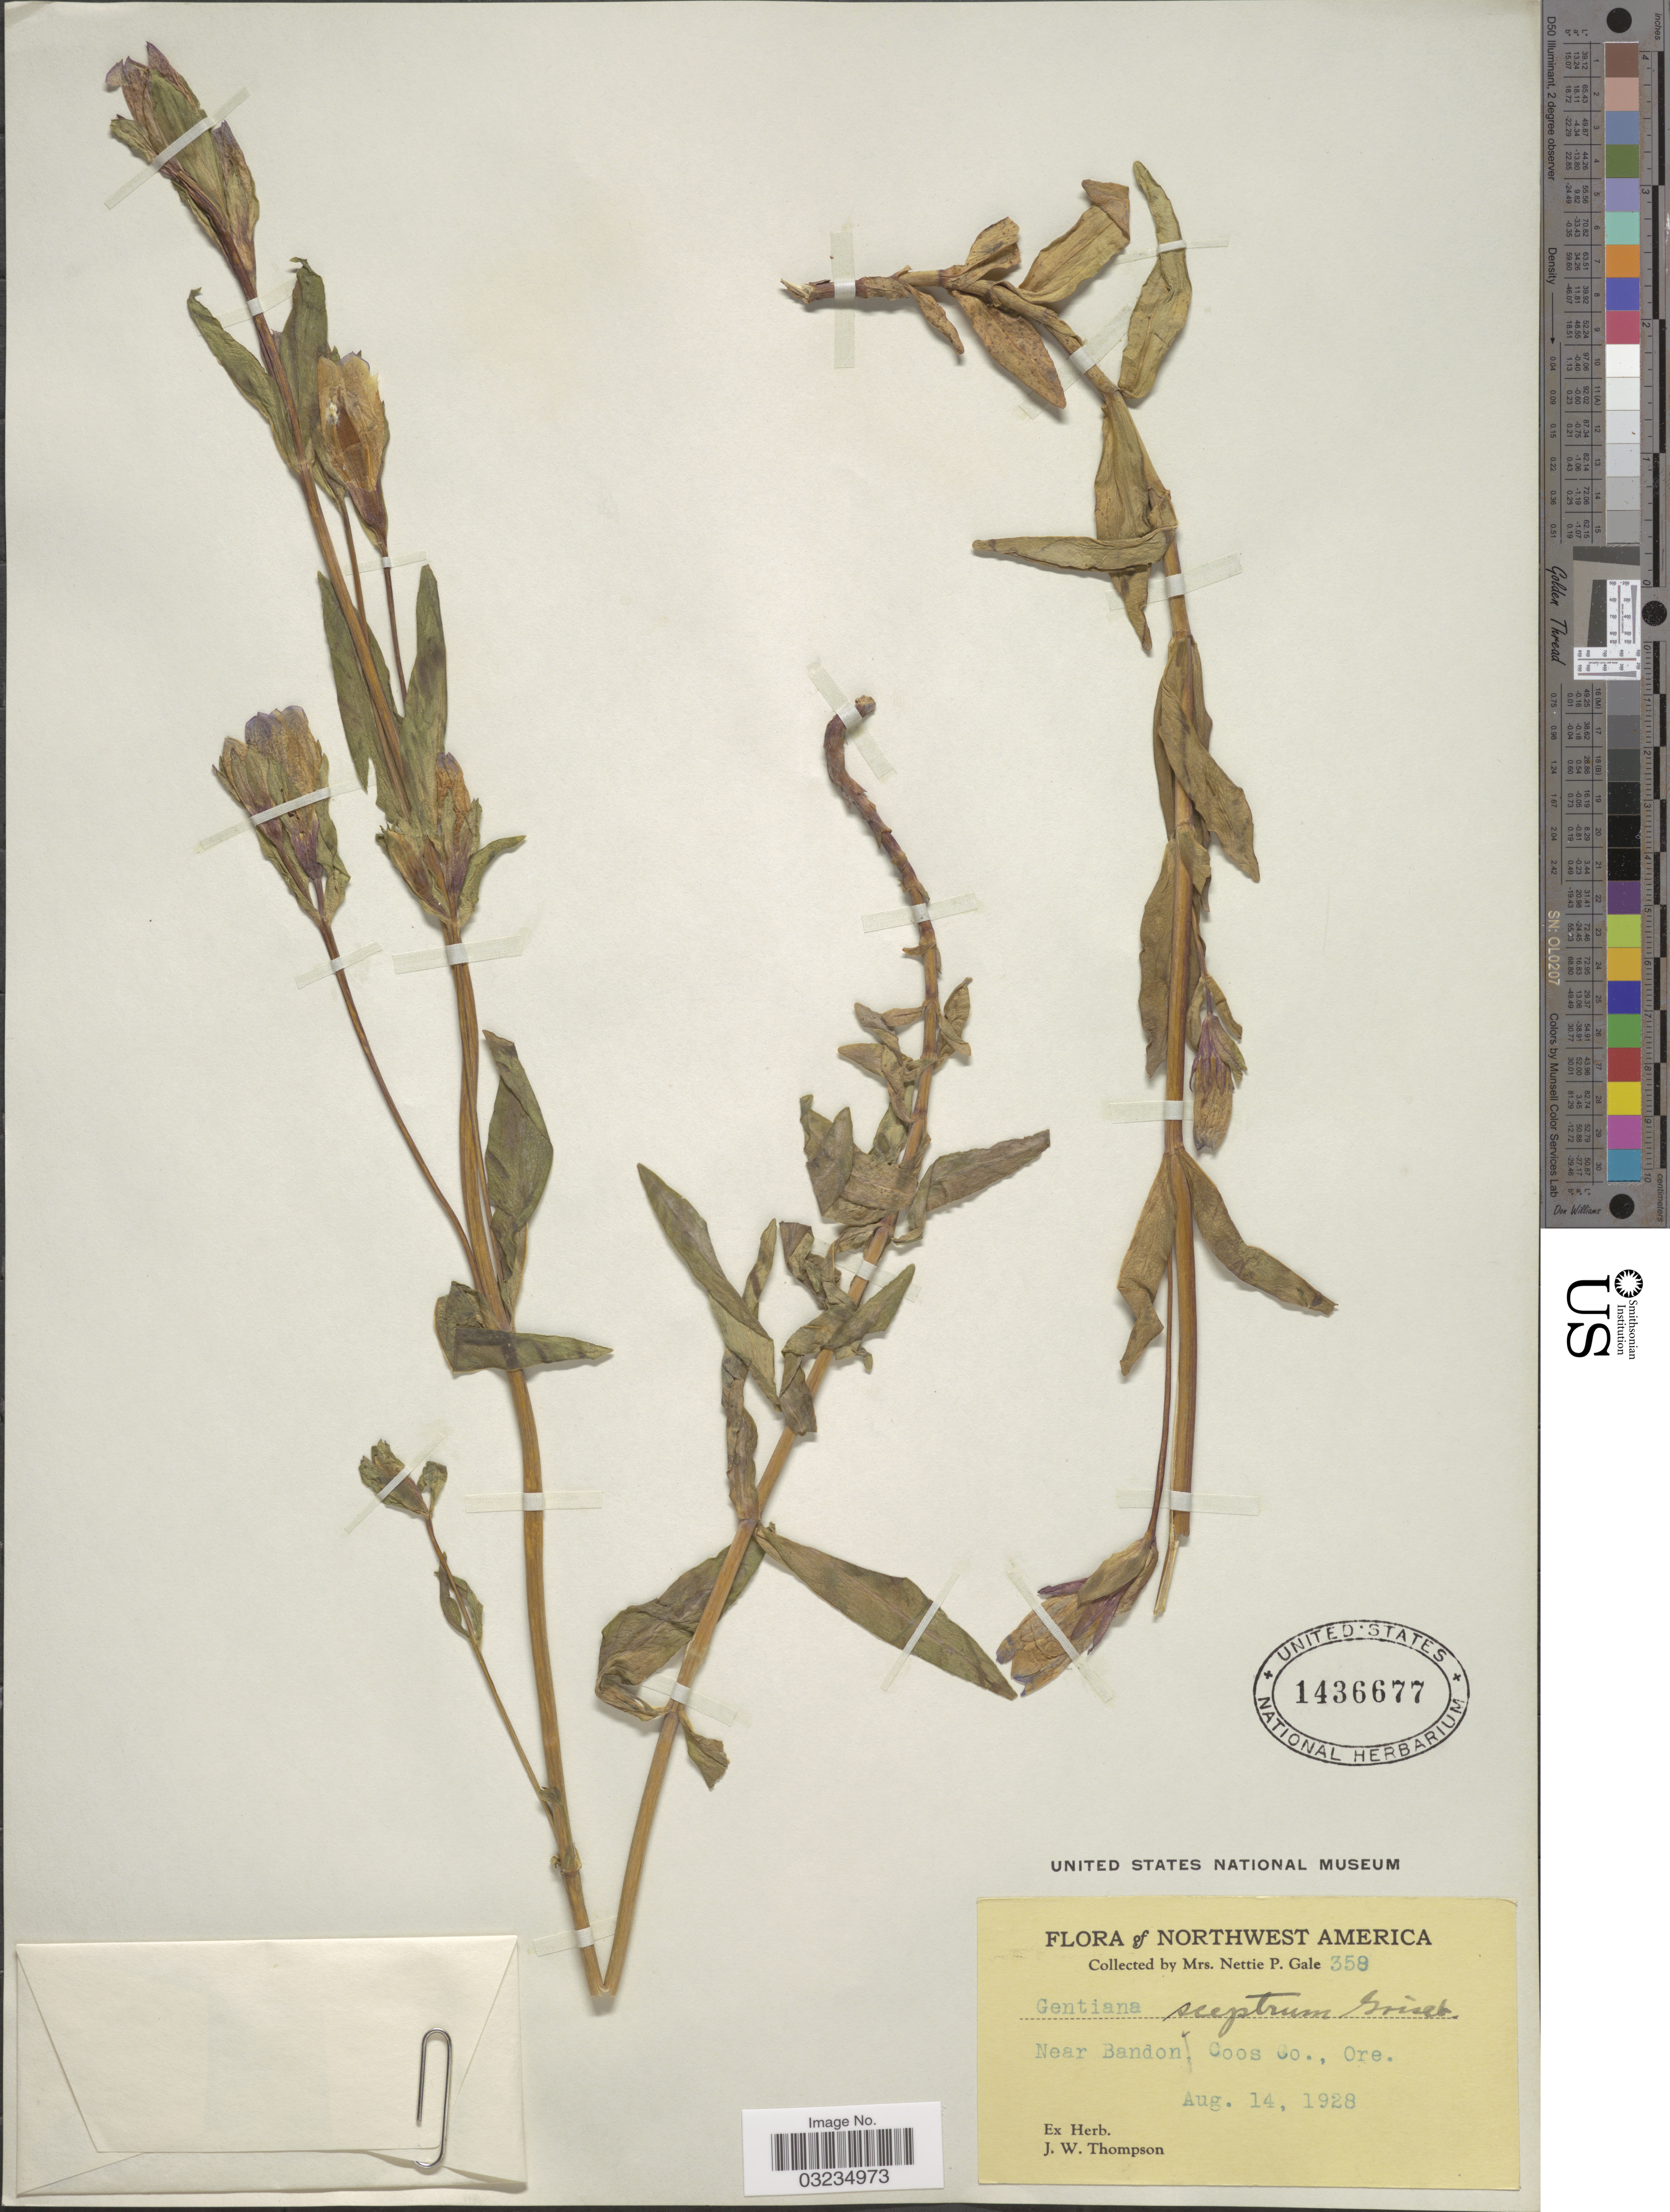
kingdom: Plantae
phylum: Tracheophyta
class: Magnoliopsida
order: Gentianales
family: Gentianaceae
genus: Gentiana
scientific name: Gentiana sceptrum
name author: Griseb.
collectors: N. Gale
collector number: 359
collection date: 1928-08-14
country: United States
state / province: Oregon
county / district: Coos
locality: Northwest America. Near Bandon, Coos Co.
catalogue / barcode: US 1436677